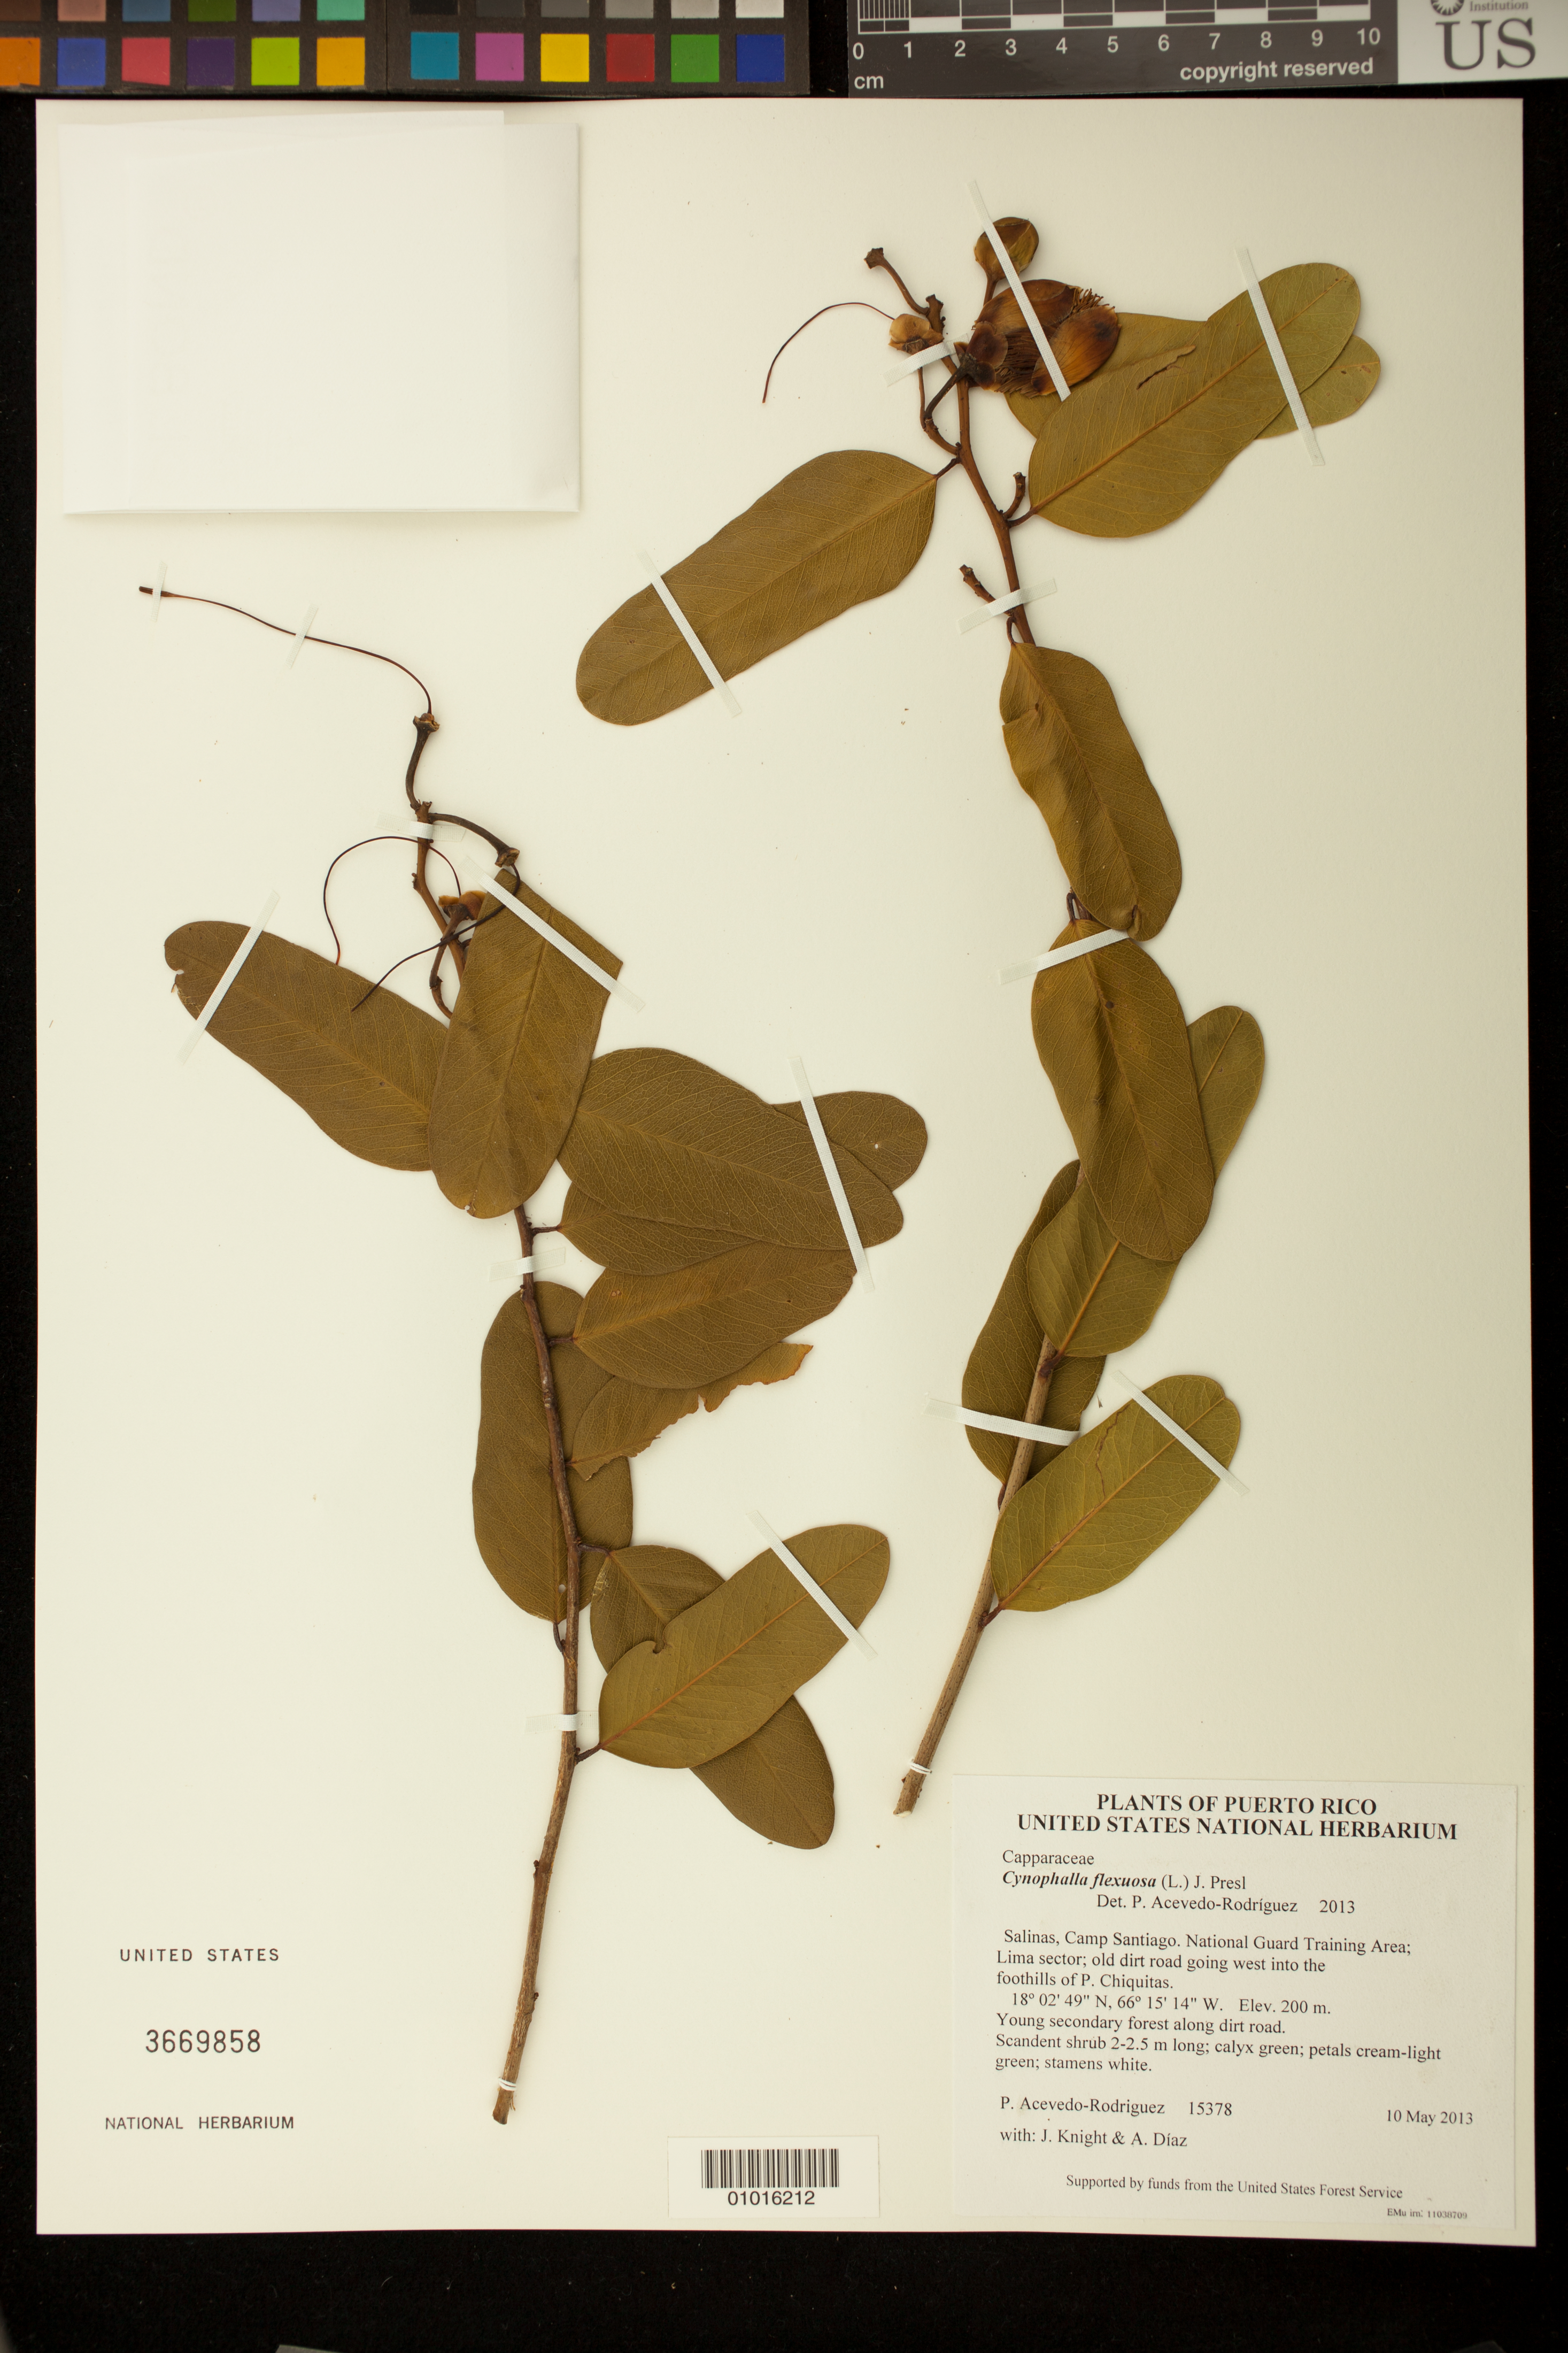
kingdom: Plantae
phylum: Tracheophyta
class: Magnoliopsida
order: Brassicales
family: Capparaceae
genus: Cynophalla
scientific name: Cynophalla flexuosa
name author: (L.) J. Presl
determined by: Acevedo-Rodríguez, P., (BOT), Smithsonian Institution - National Museum of Natural History (UNITED STATES)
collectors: P. Acevedo-Rodr., J. Knight & A. Díaz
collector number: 15378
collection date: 2013-05-10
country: Puerto Rico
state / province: Salinas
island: Puerto Rico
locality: Camp Santiago. National Guard Training Area; Lima sector; old dirt road going west into the foothills of P. Chiquitas.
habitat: Young secondary forest along dirt road.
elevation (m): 200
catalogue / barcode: US 3669858